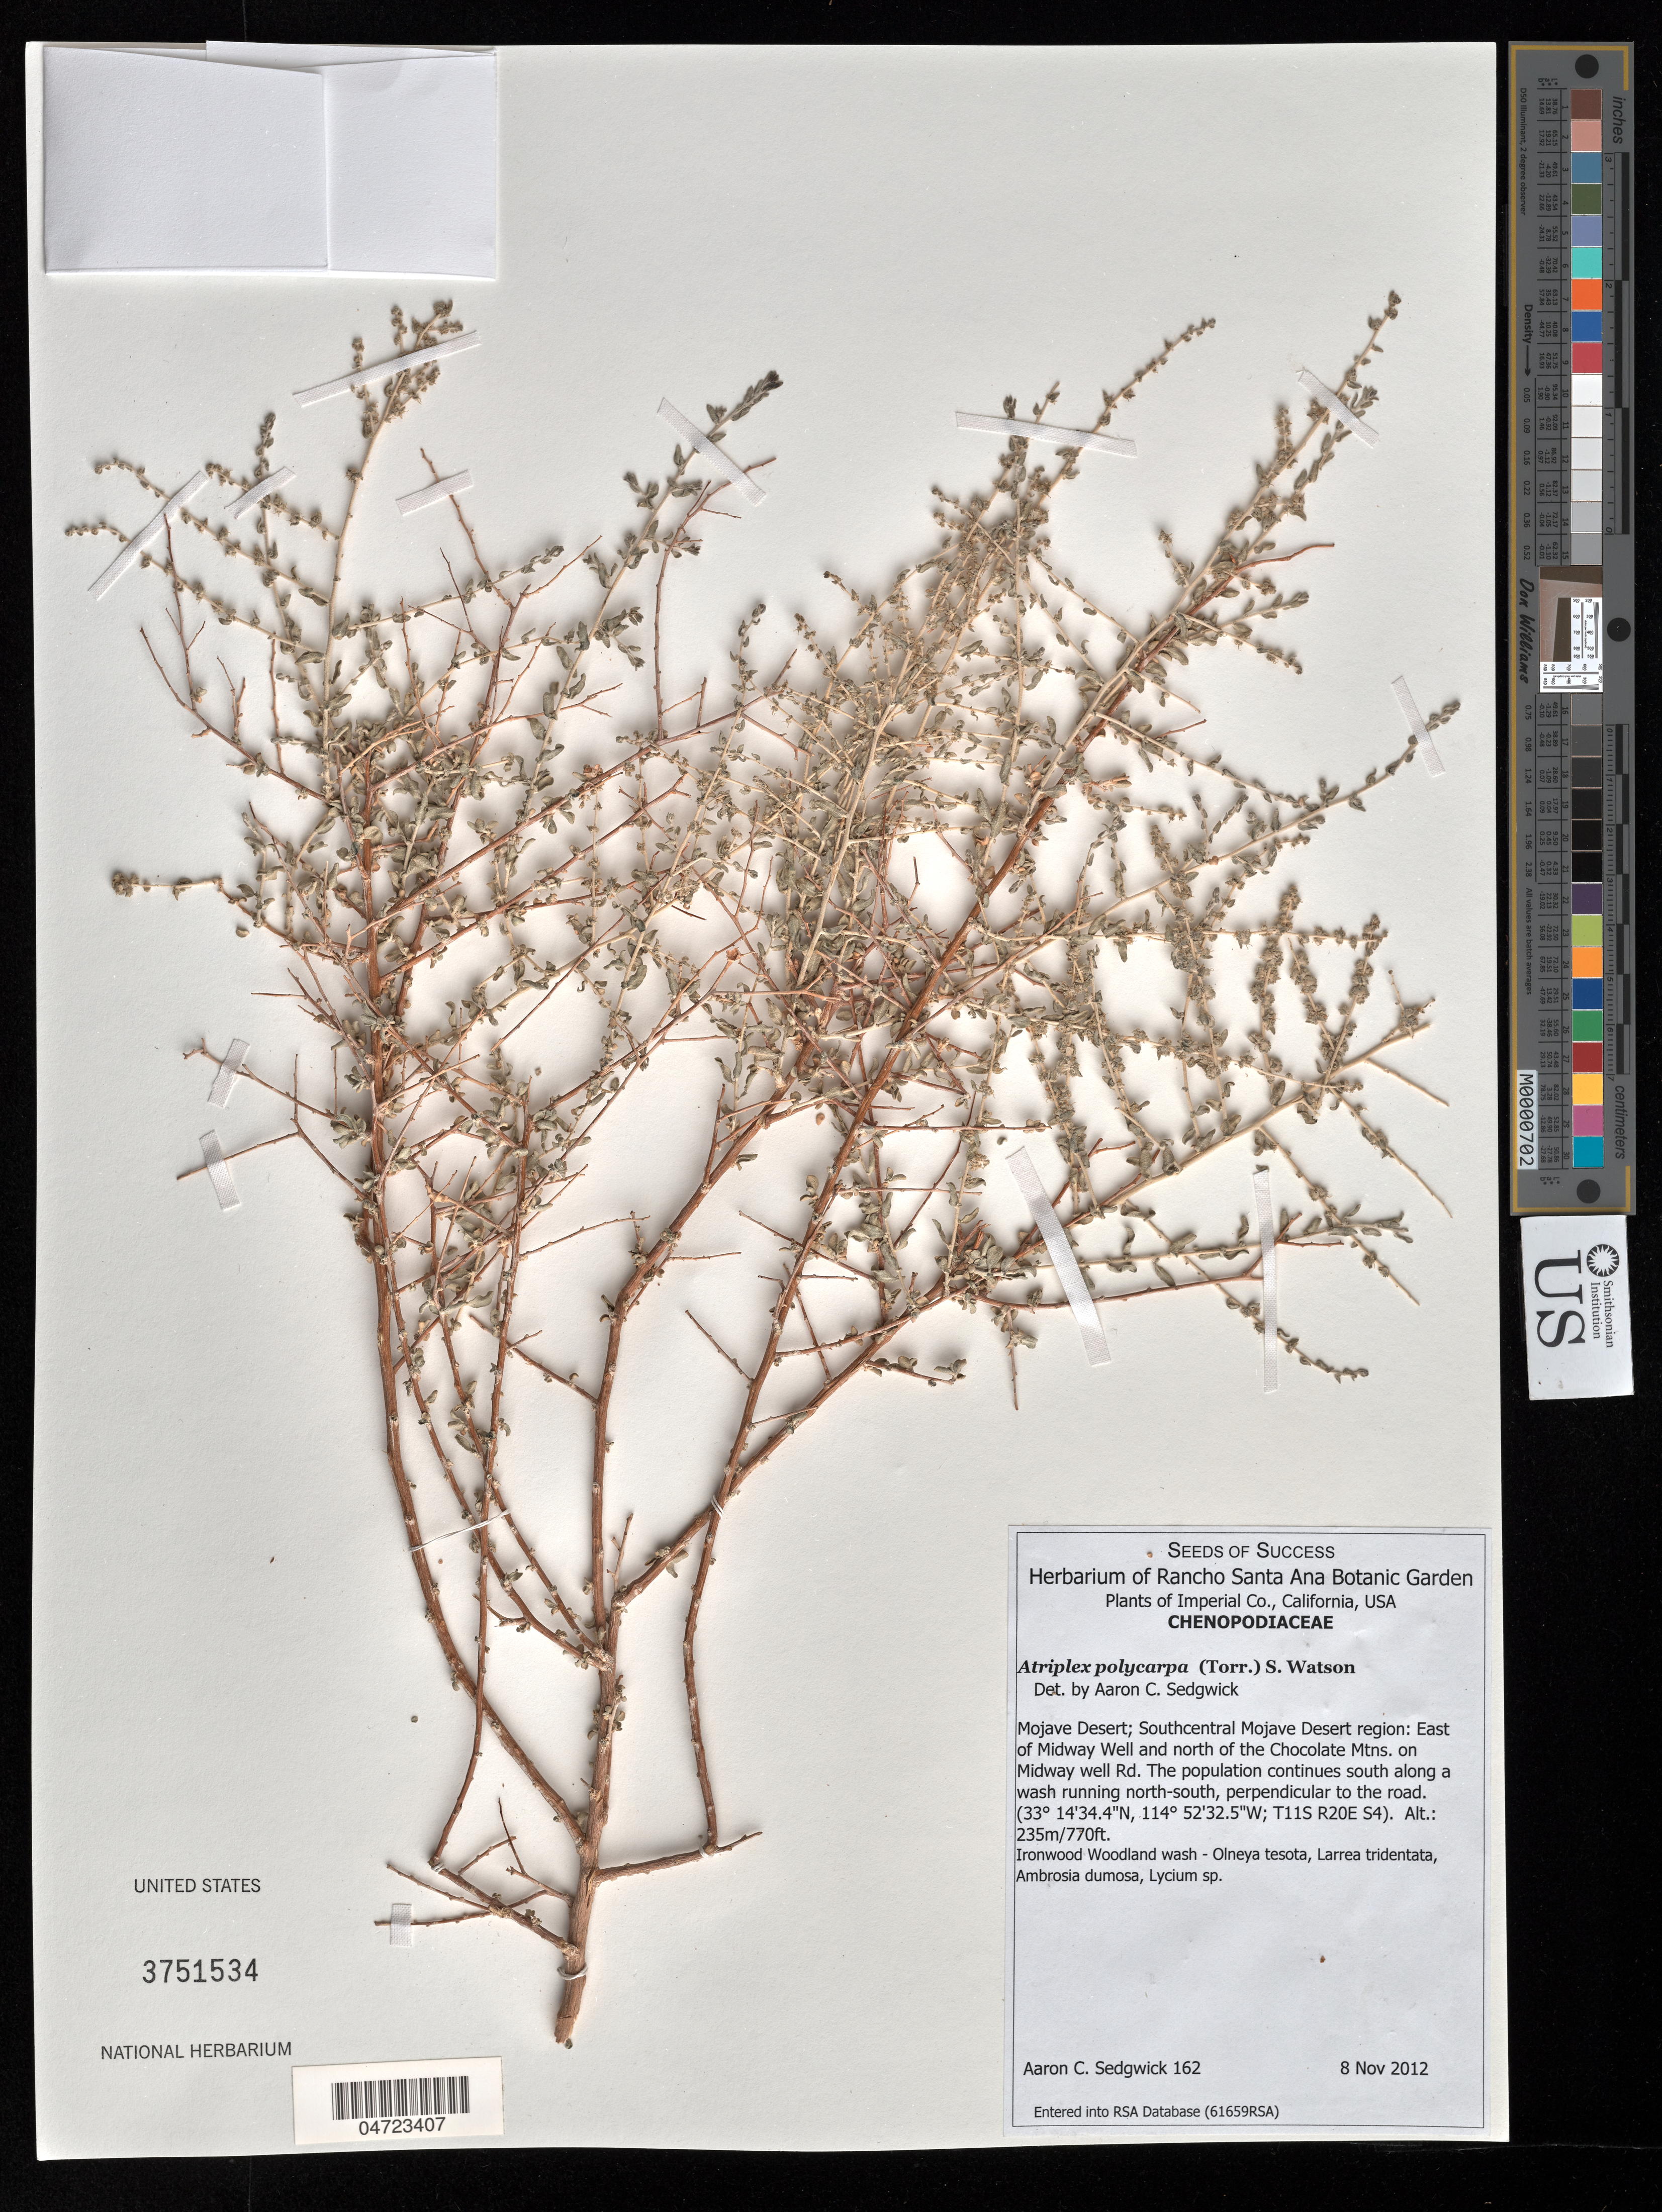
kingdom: Plantae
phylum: Tracheophyta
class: Magnoliopsida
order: Caryophyllales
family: Amaranthaceae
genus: Atriplex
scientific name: Atriplex polycarpa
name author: (Torr.) S. Watson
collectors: A. Sedgwick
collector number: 162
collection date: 2012-11-08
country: United States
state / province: California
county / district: Imperial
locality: Imperial Co. Mojave Desert; Southcentral Mojave Desert region: East of Midway Well and north of the Chocolate Mtns. on Midway well Rd. The population continues south along a wash running north-south, perpendicular to the road. (T11S R20E S4).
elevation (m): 235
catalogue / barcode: US 3751534